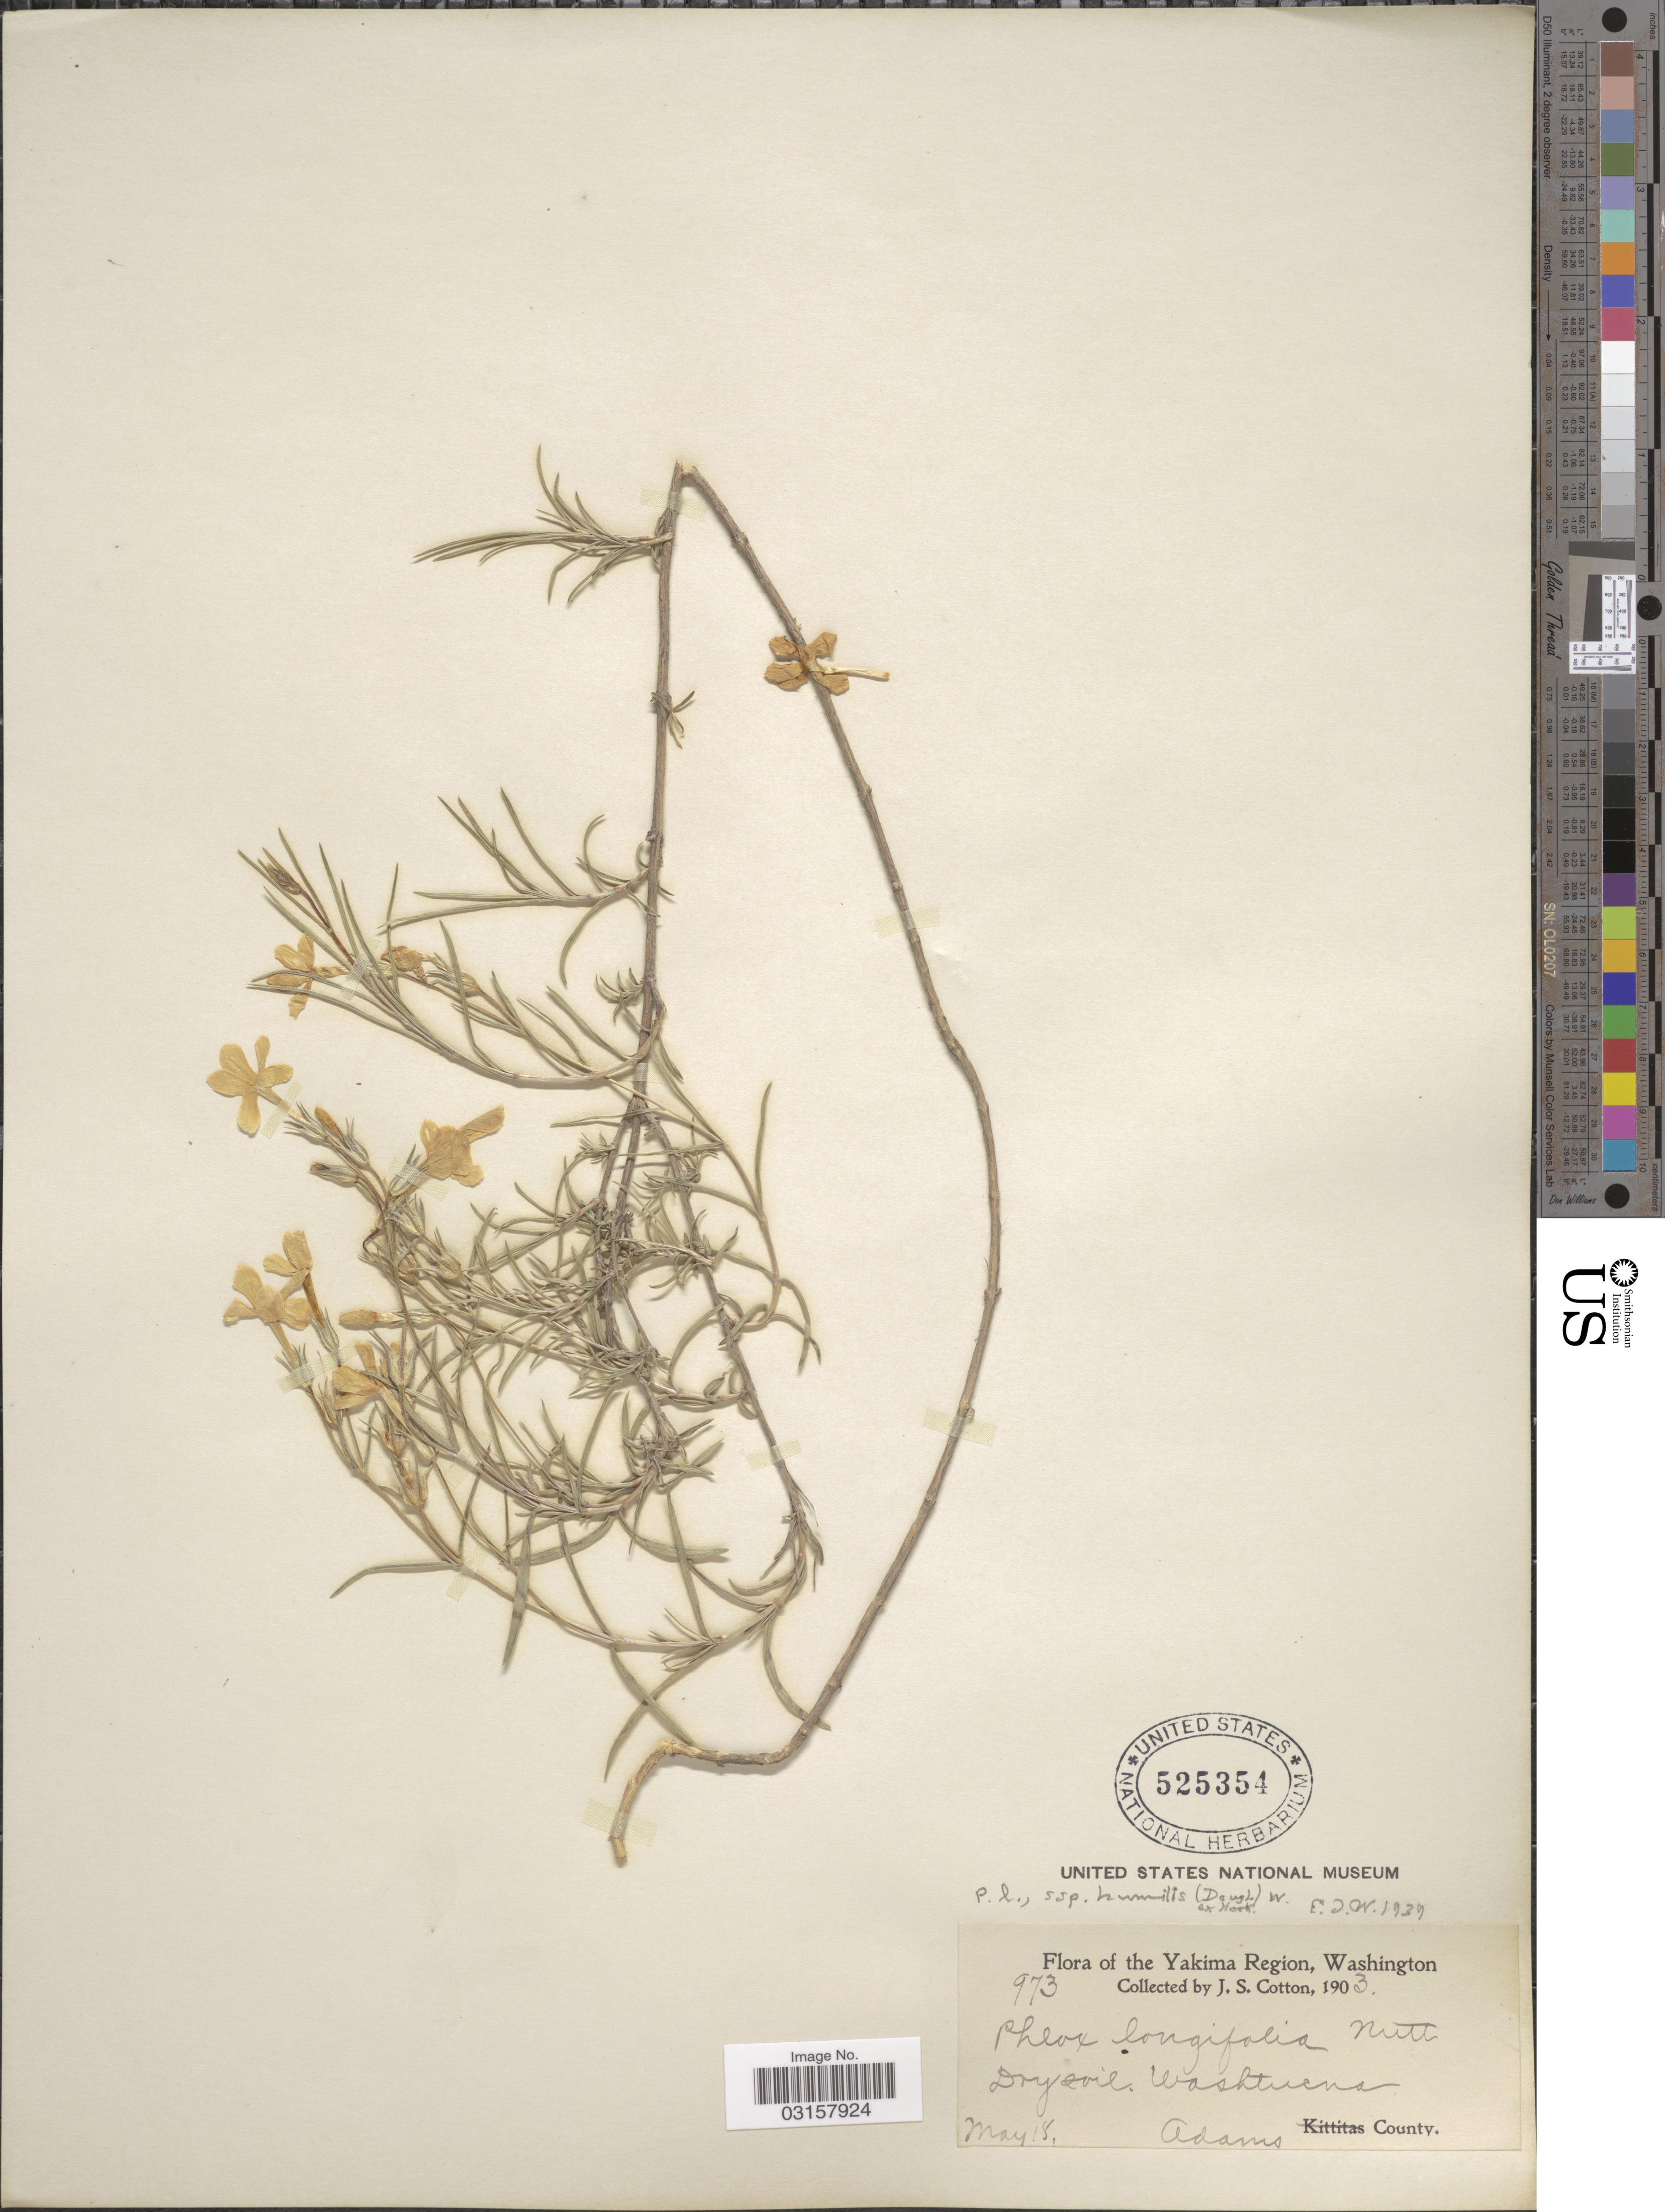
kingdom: Plantae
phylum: Tracheophyta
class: Magnoliopsida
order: Ericales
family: Polemoniaceae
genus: Phlox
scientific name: Phlox longifolia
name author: Nutt.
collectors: J. S. Cotton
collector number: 973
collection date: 1903-05-18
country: United States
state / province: Washington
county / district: Adams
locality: The Yakima Region. Dry soil, Washtucna. Adams County.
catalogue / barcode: US 525354